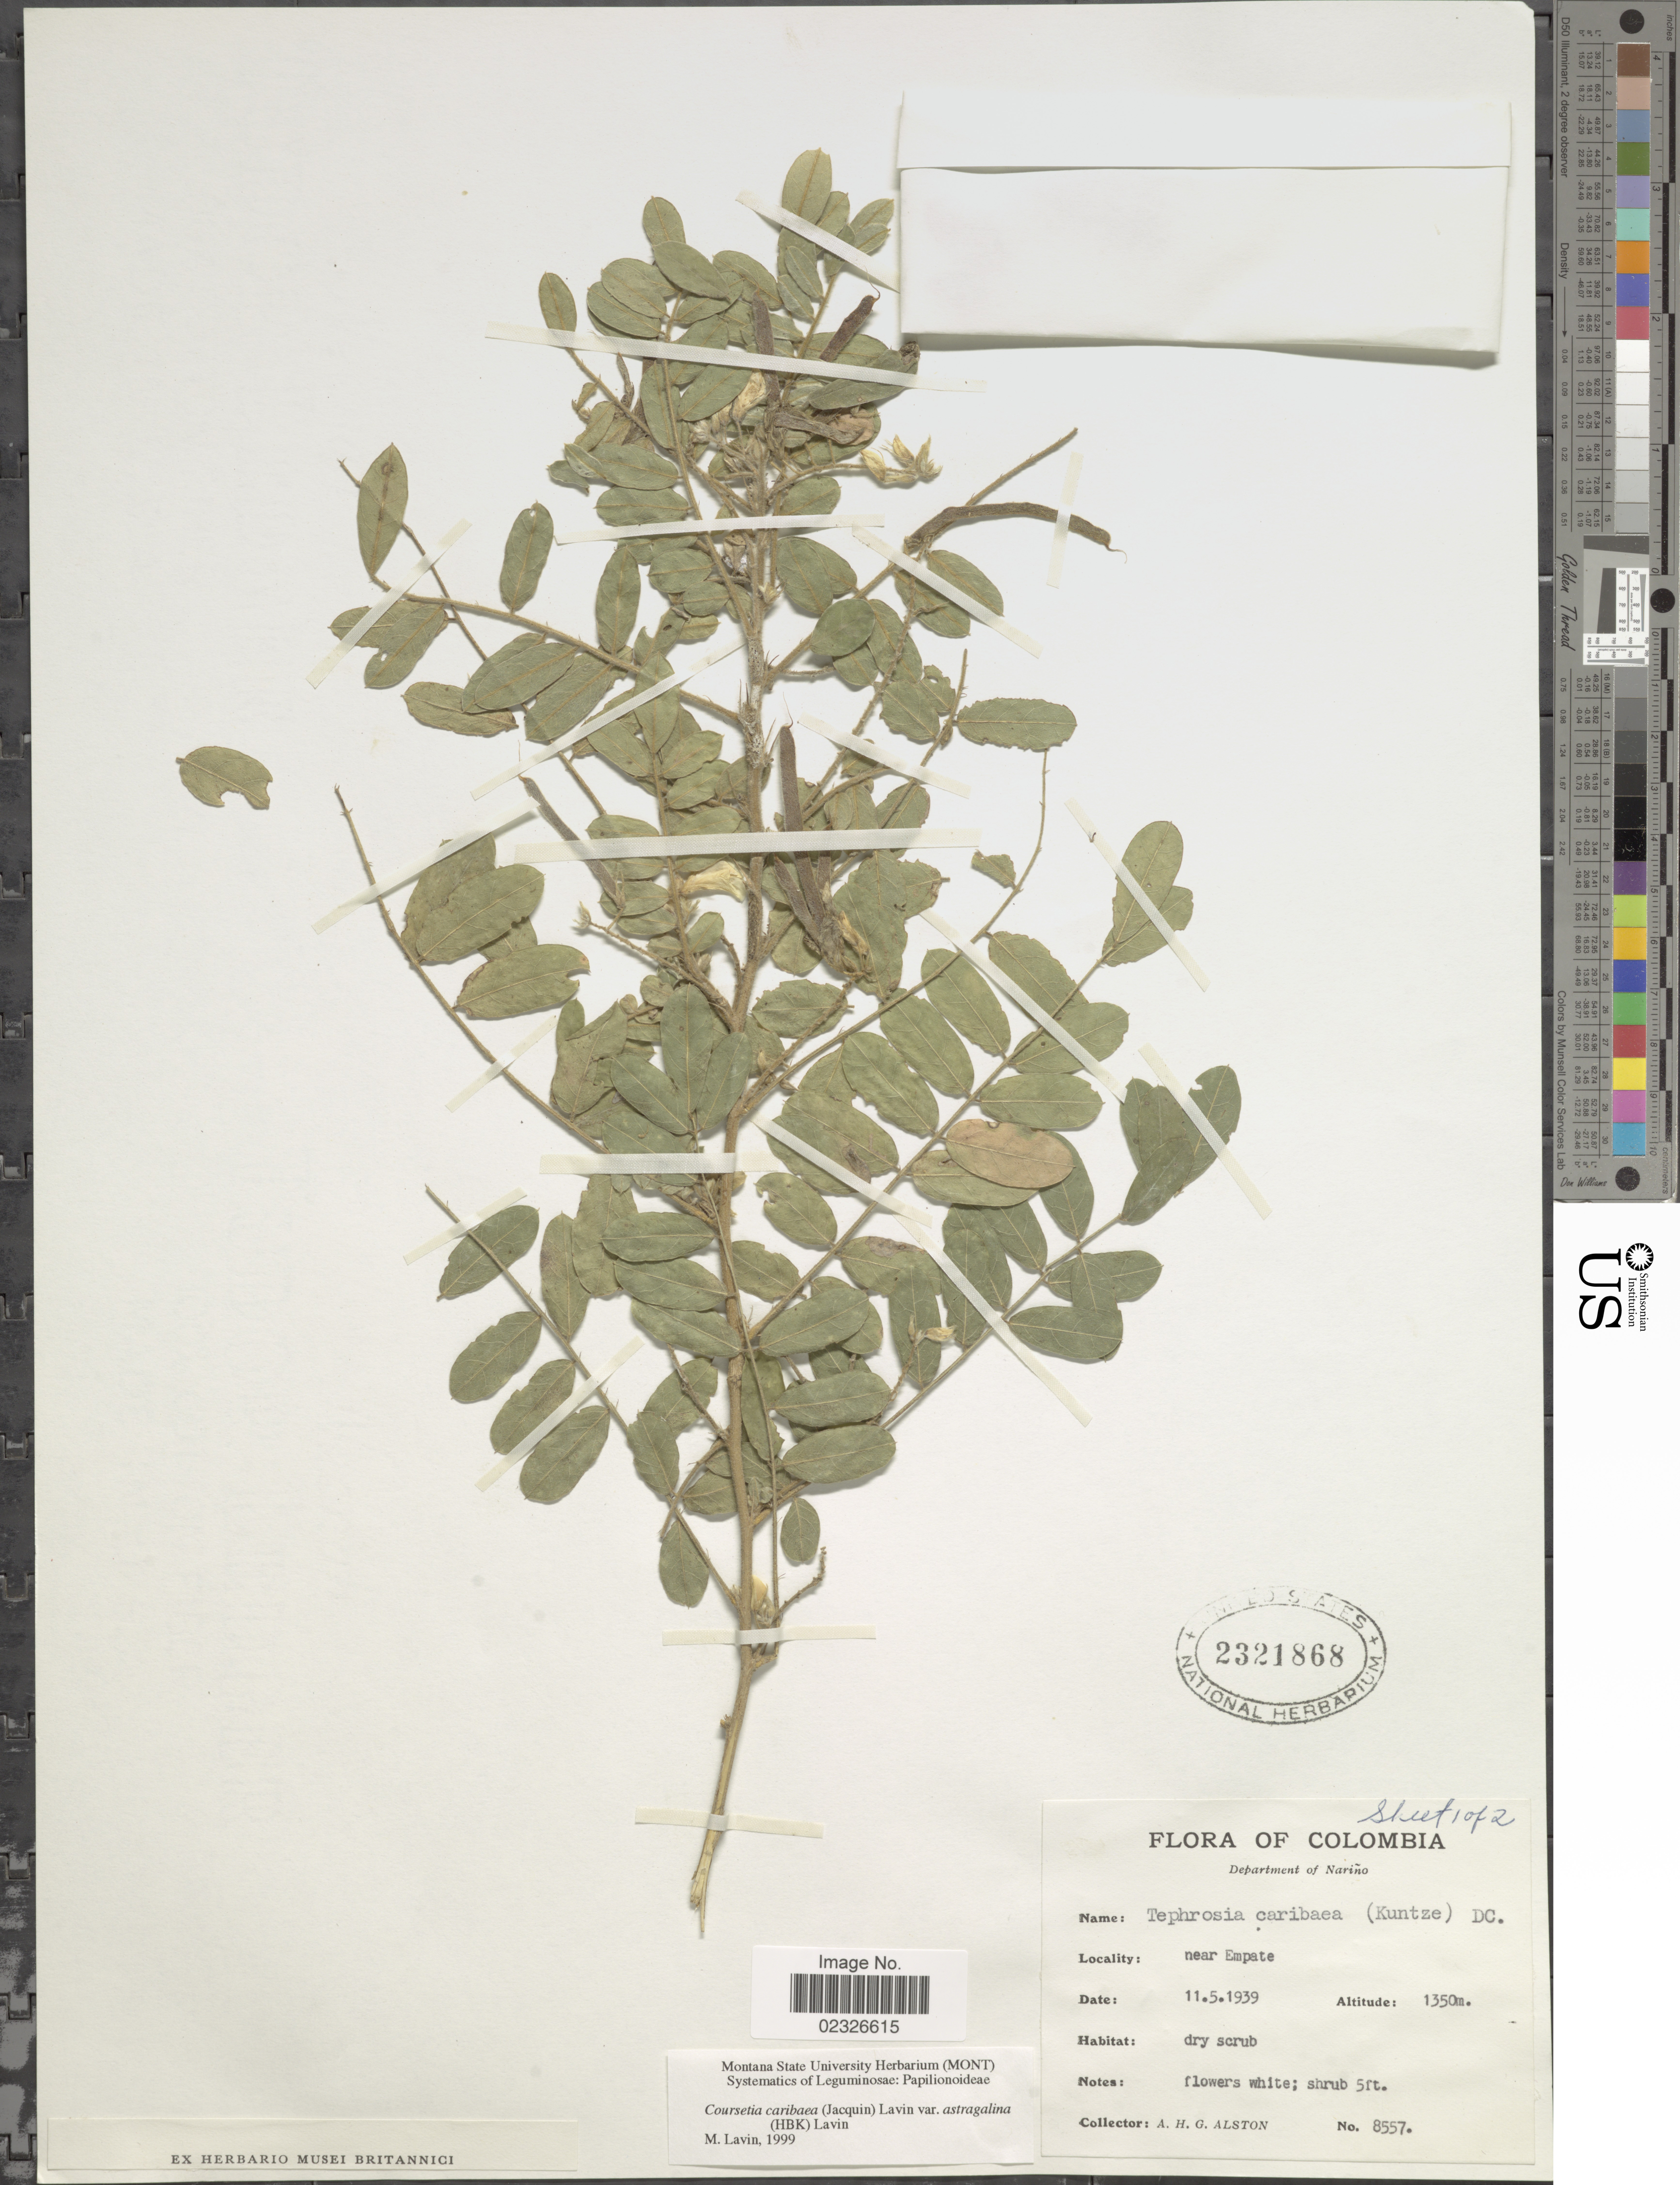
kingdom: Plantae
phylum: Tracheophyta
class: Magnoliopsida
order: Fabales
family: Fabaceae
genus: Coursetia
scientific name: Coursetia caribaea var. astragalina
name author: (Kunth) Lavin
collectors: A. H. Alston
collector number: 8557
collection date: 1939-05-11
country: Colombia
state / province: Nariño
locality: Department of Narino, near Empate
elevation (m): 1350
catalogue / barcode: US 2321868